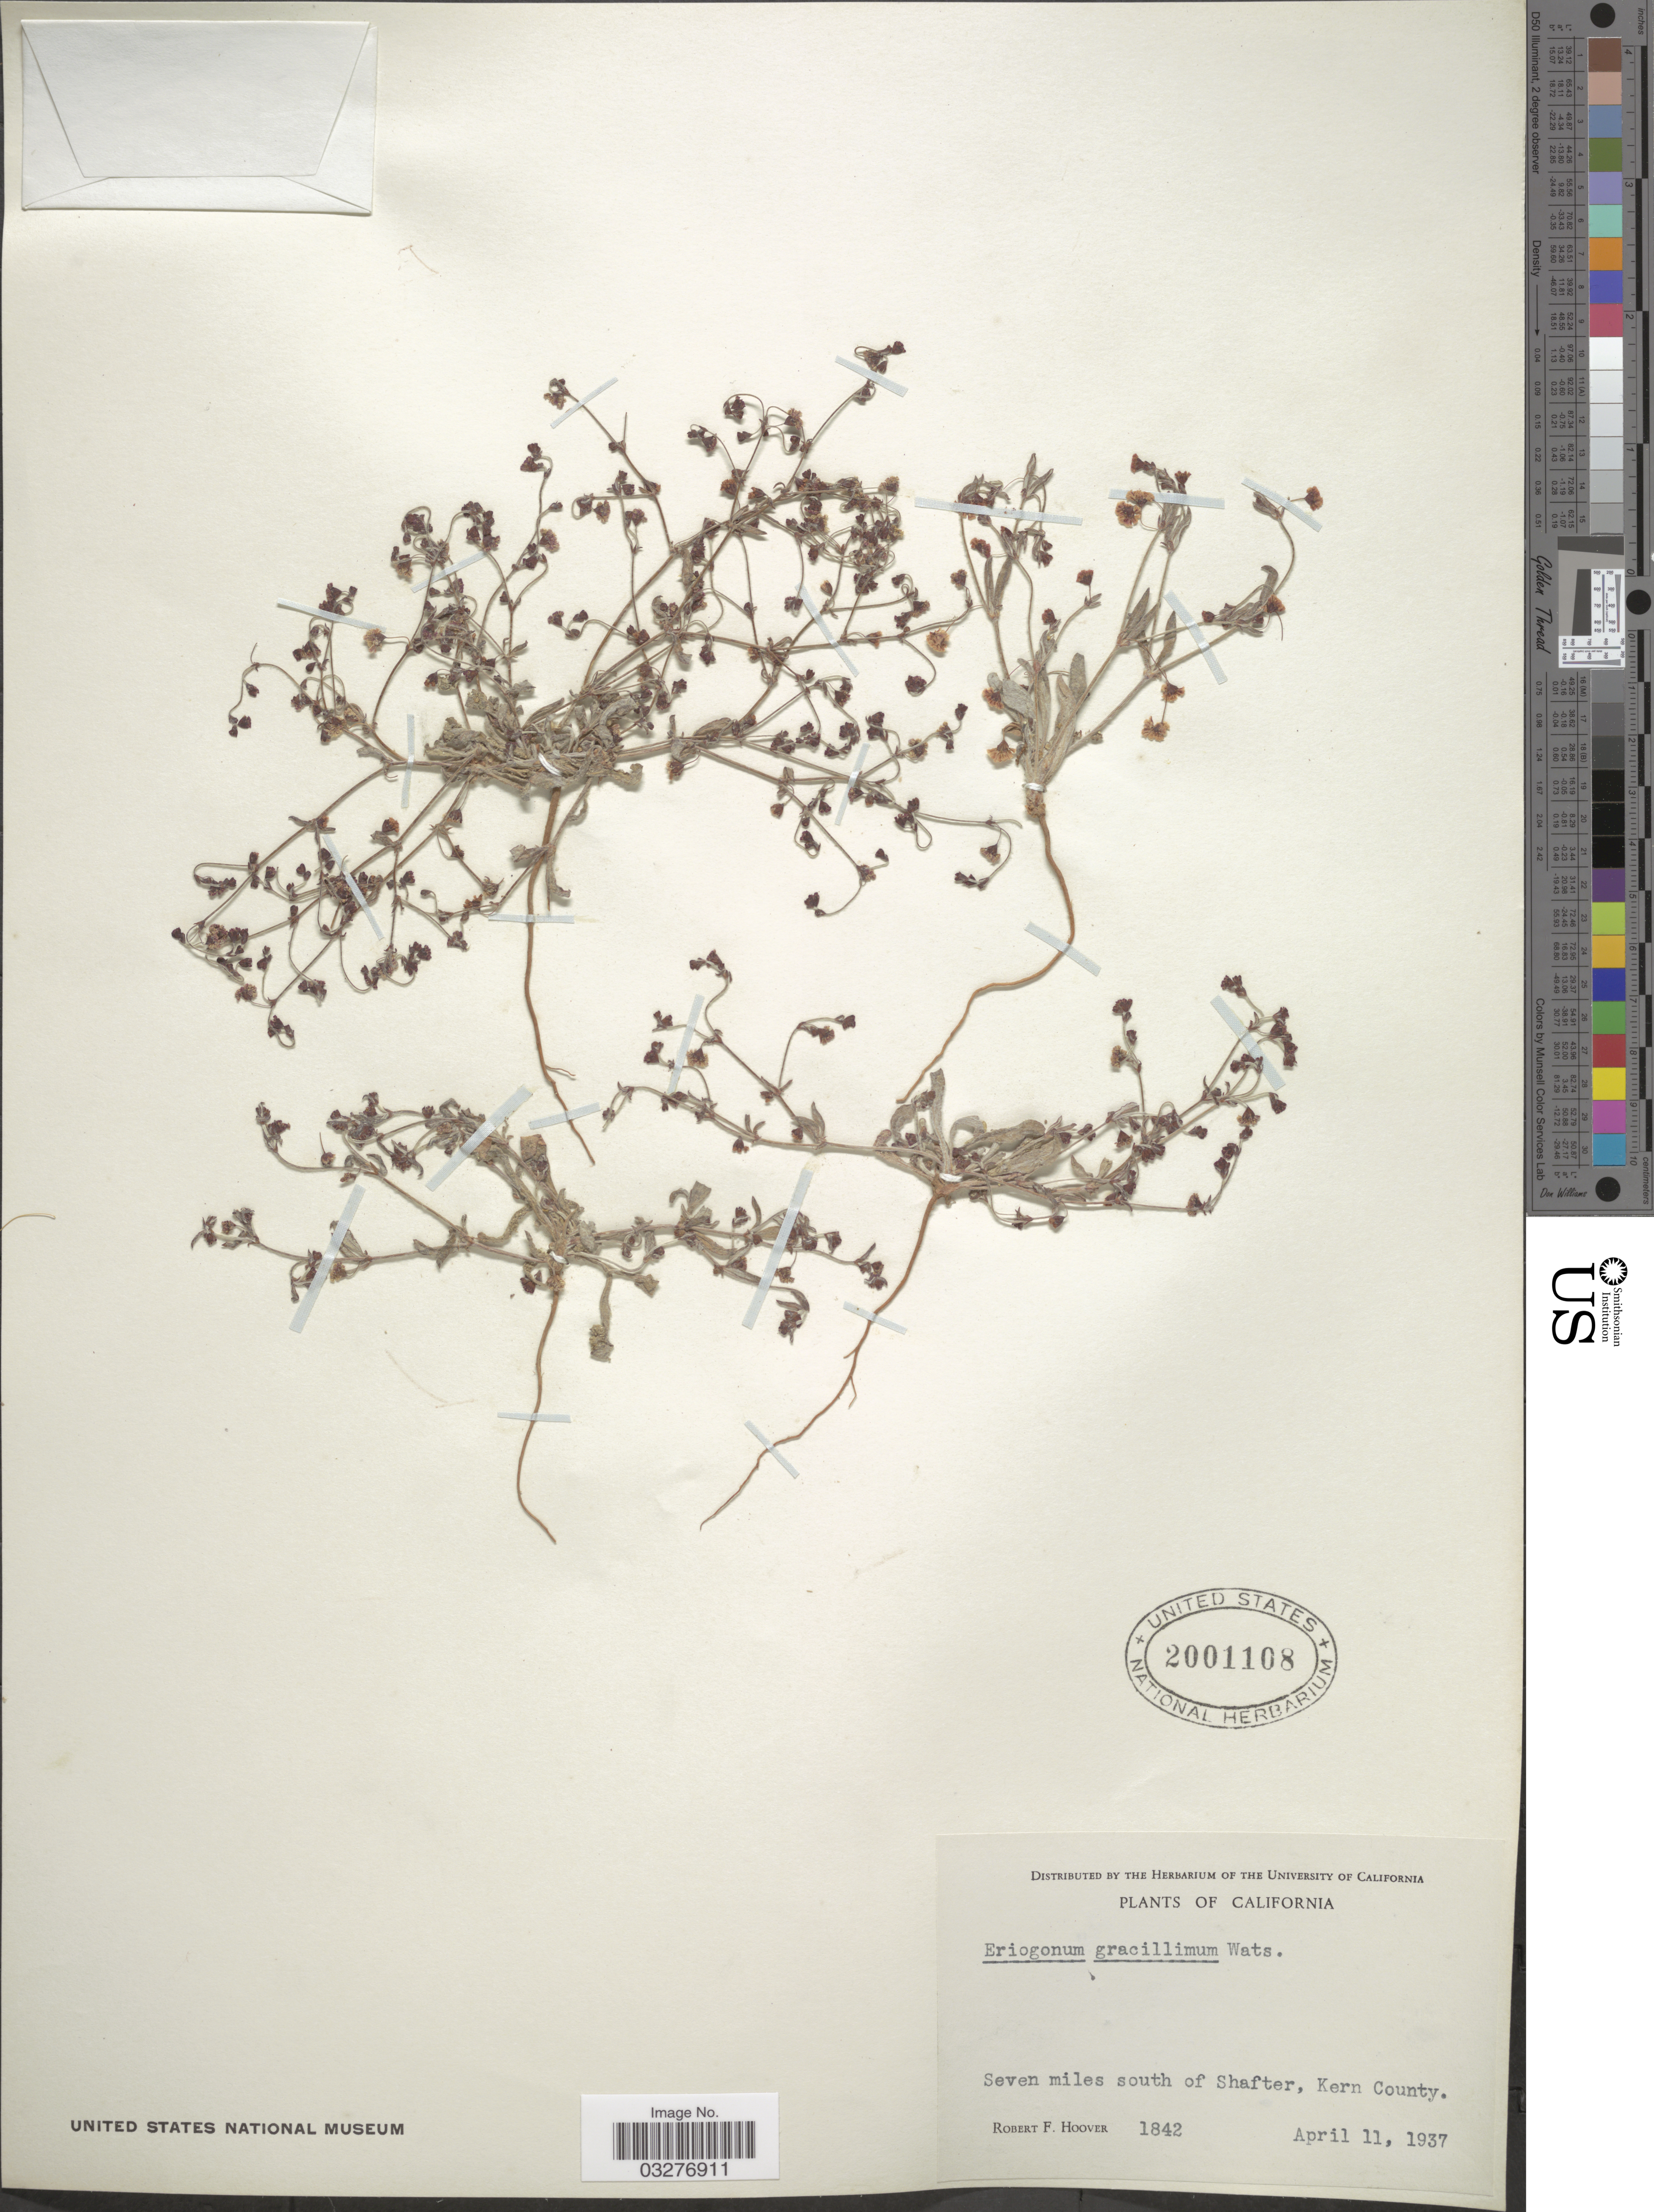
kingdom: Plantae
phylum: Tracheophyta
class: Magnoliopsida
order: Caryophyllales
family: Polygonaceae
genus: Eriogonum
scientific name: Eriogonum gracillimum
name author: S. Watson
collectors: R. F. Hoover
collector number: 1842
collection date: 1937-04-11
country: United States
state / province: California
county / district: Kern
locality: Seven miles south of Shafter, Kern County.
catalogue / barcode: US 2001108